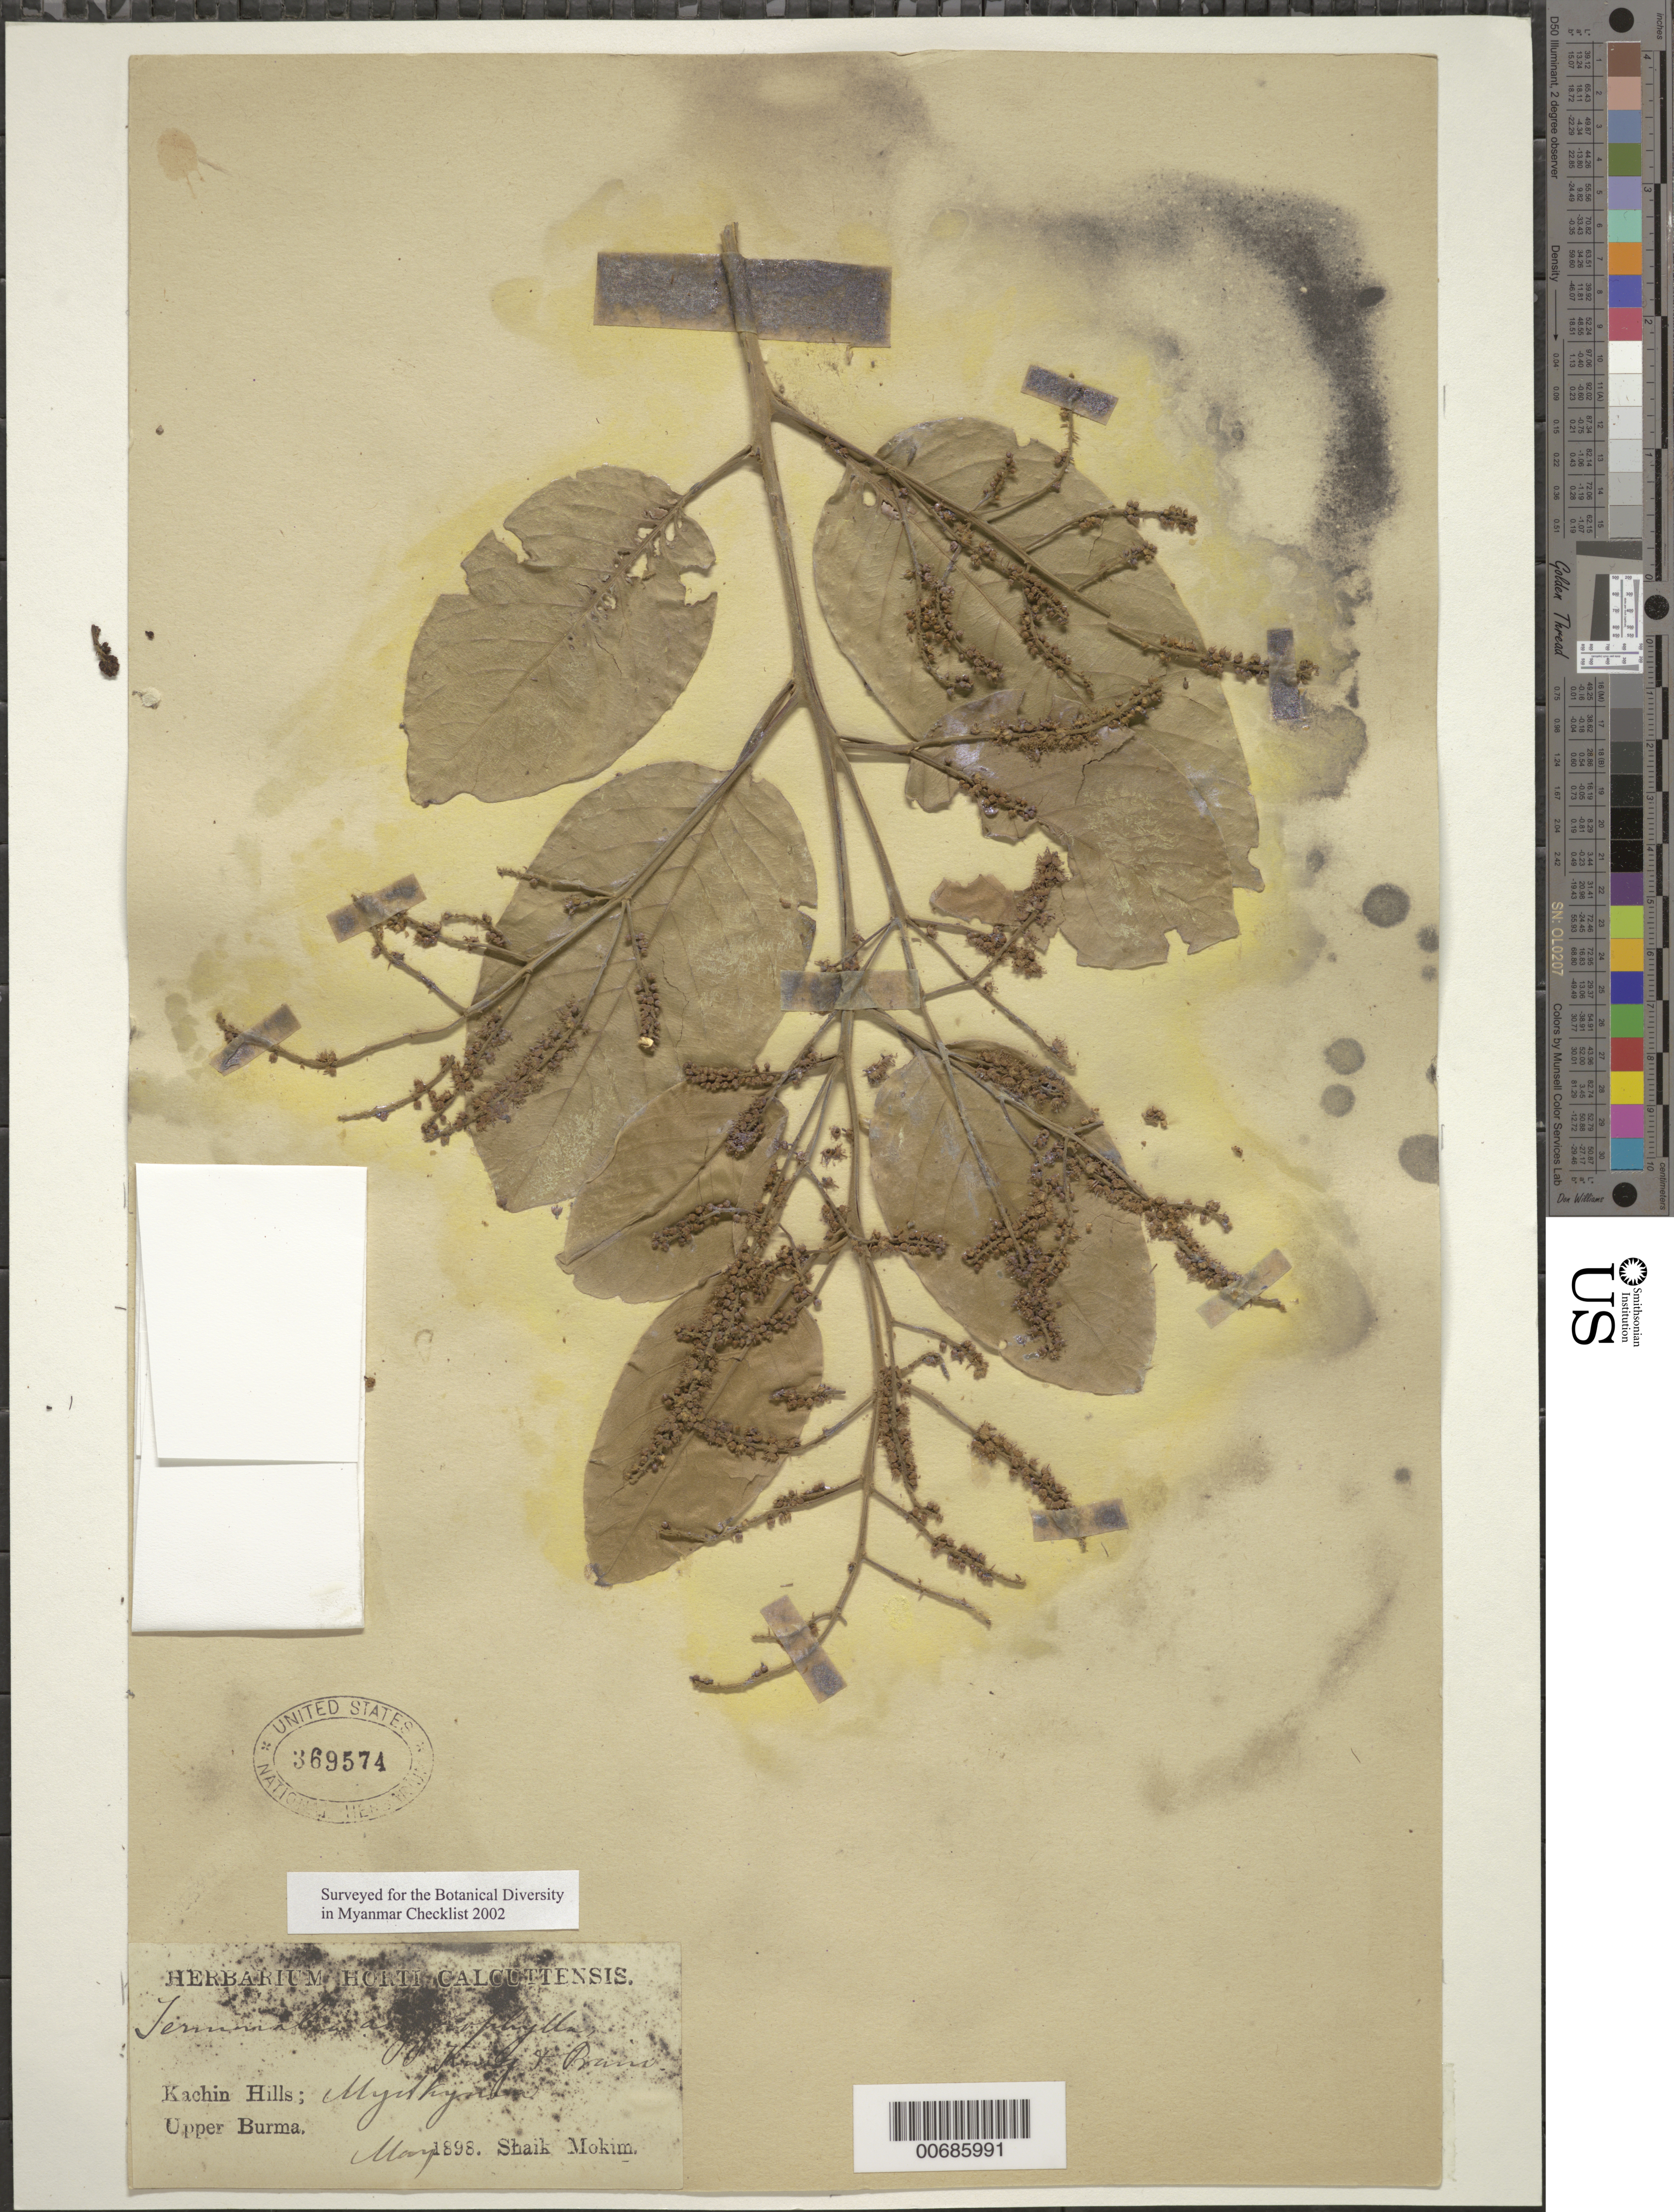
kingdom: Plantae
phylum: Tracheophyta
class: Magnoliopsida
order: Myrtales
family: Combretaceae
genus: Terminalia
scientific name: Terminalia argyrophylla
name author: King & Prain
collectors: S. Mokim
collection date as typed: May 1898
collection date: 1898-05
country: Myanmar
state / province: Kachin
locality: Myitkyina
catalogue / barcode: US 369574